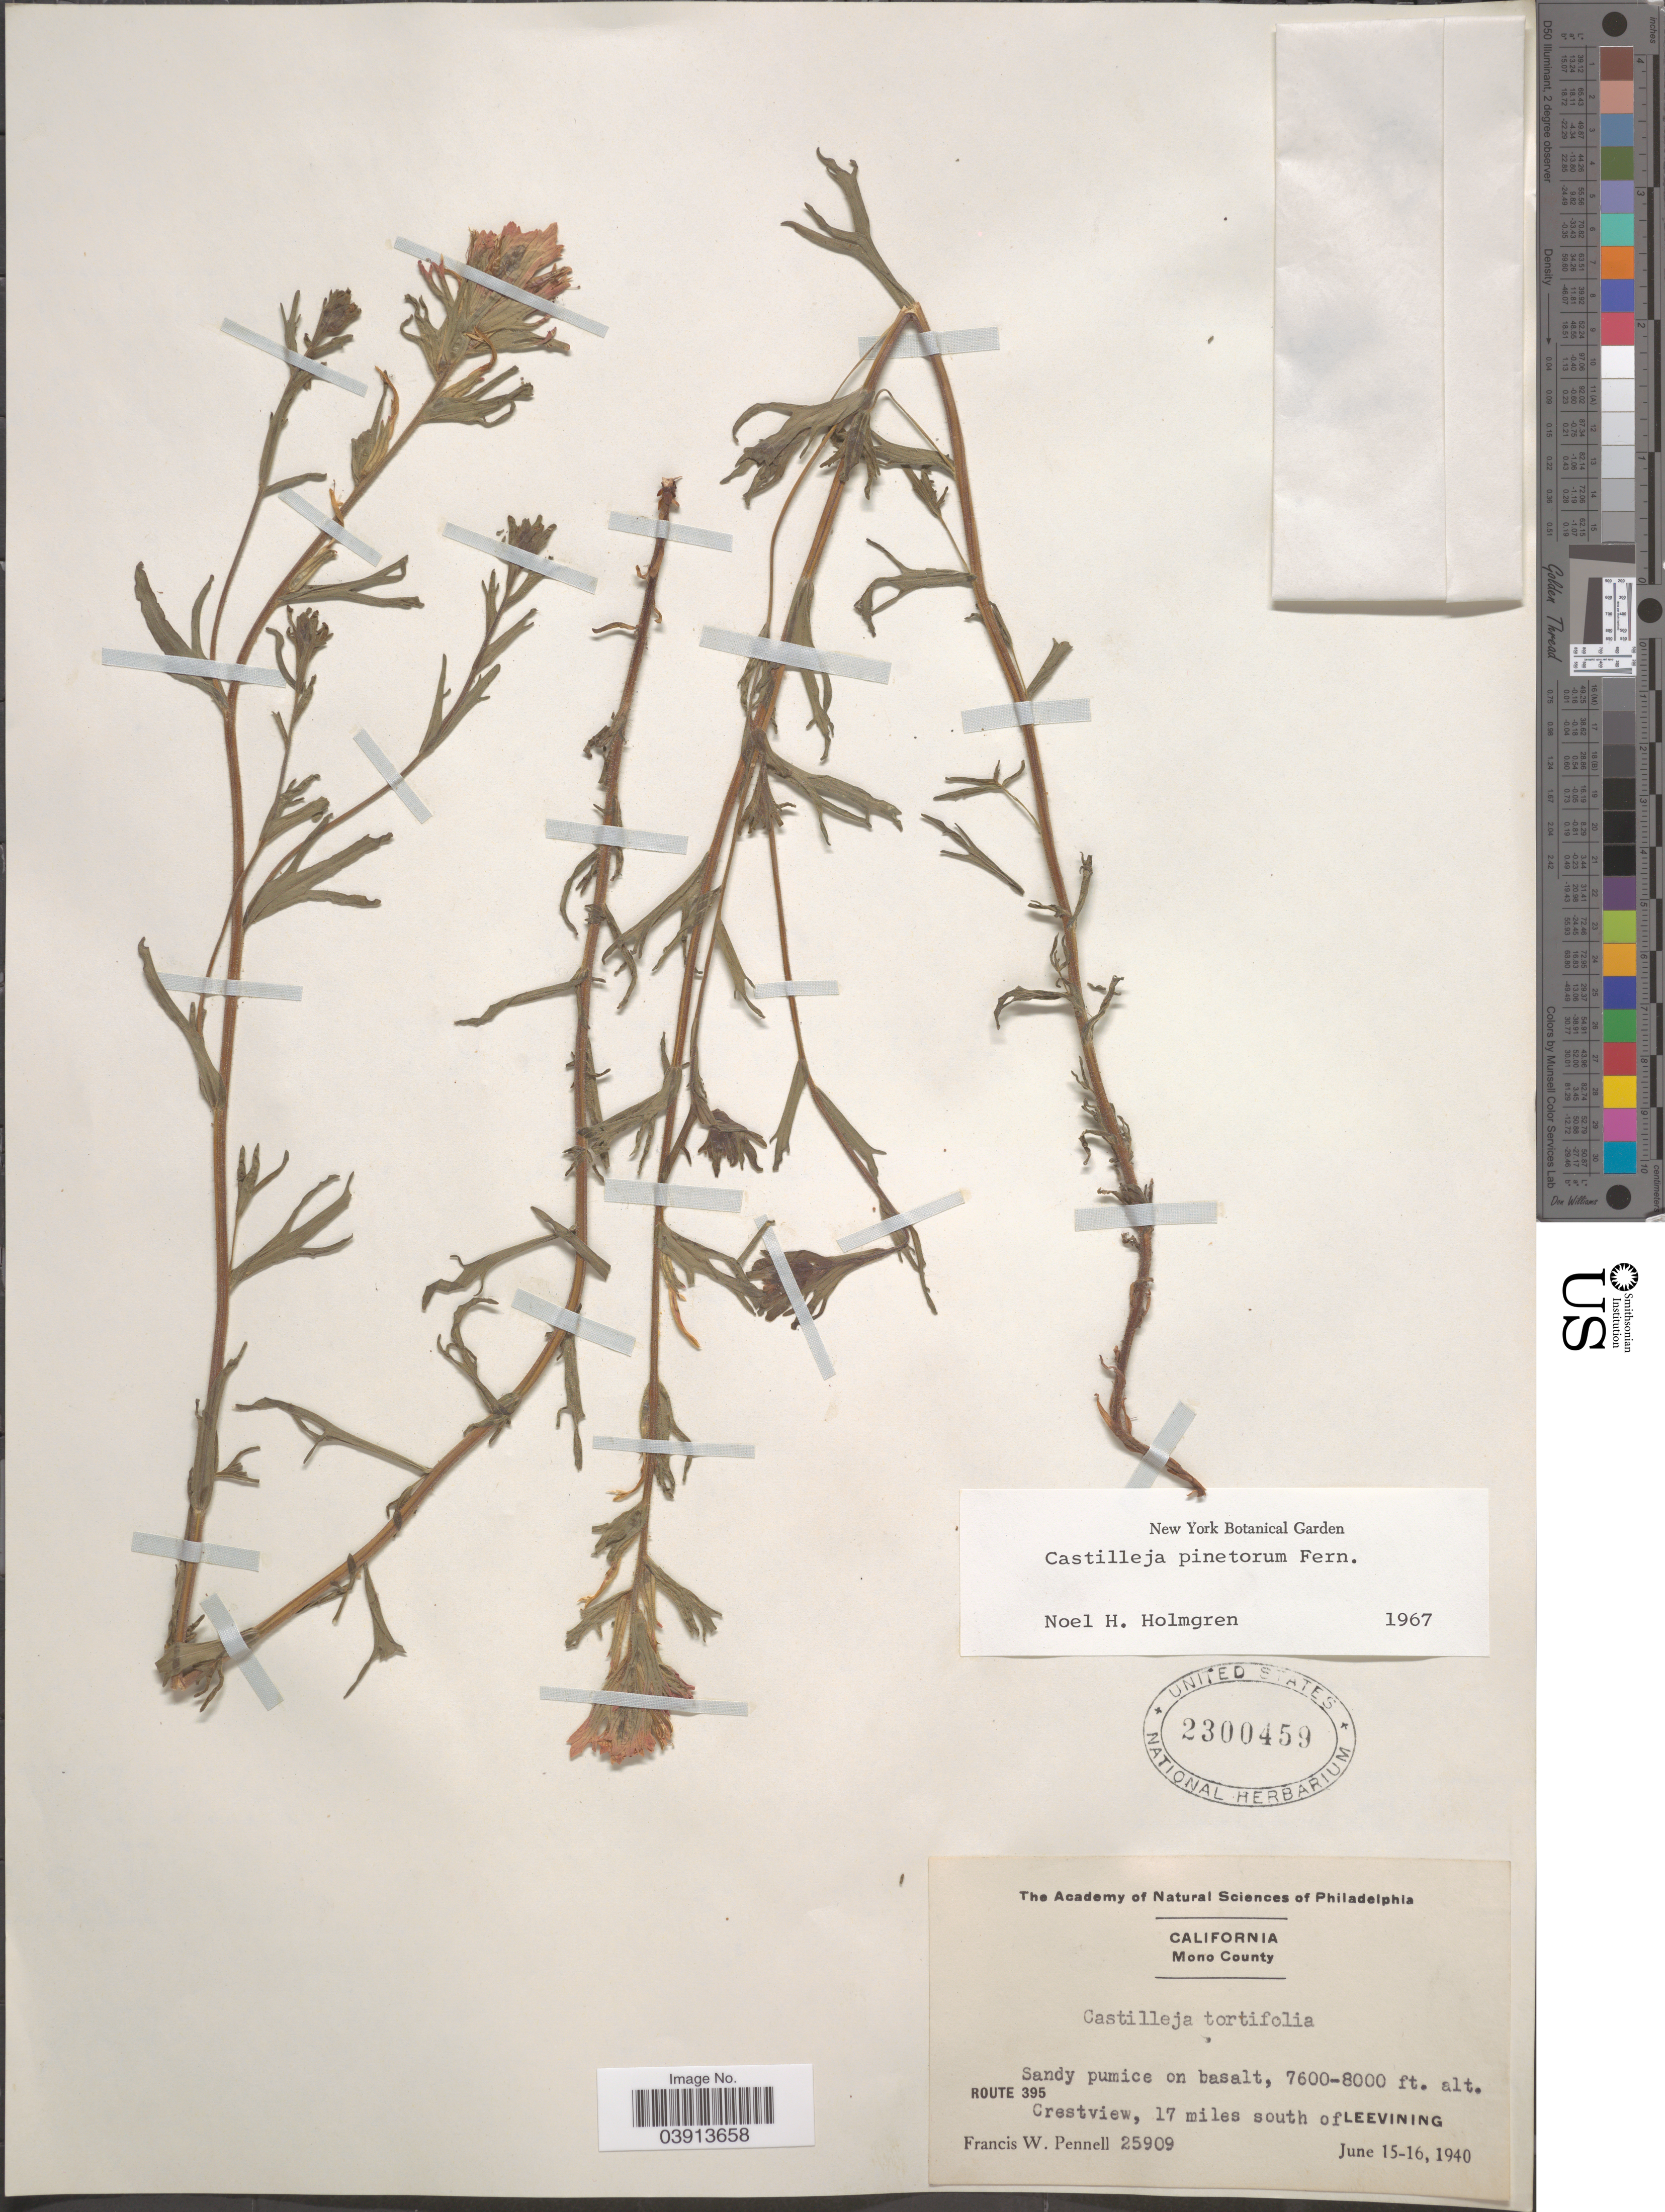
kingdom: Plantae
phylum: Tracheophyta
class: Magnoliopsida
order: Lamiales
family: Orobanchaceae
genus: Castilleja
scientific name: Castilleja pinetorum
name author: Fernald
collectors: F. W. Pennell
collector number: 25909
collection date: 1940-06-15/1940-06-16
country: United States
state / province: California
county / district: Mono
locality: Mono County. Route 395 Crestview, 17 miles south of Leevining.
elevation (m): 2316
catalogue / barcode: US 2300459